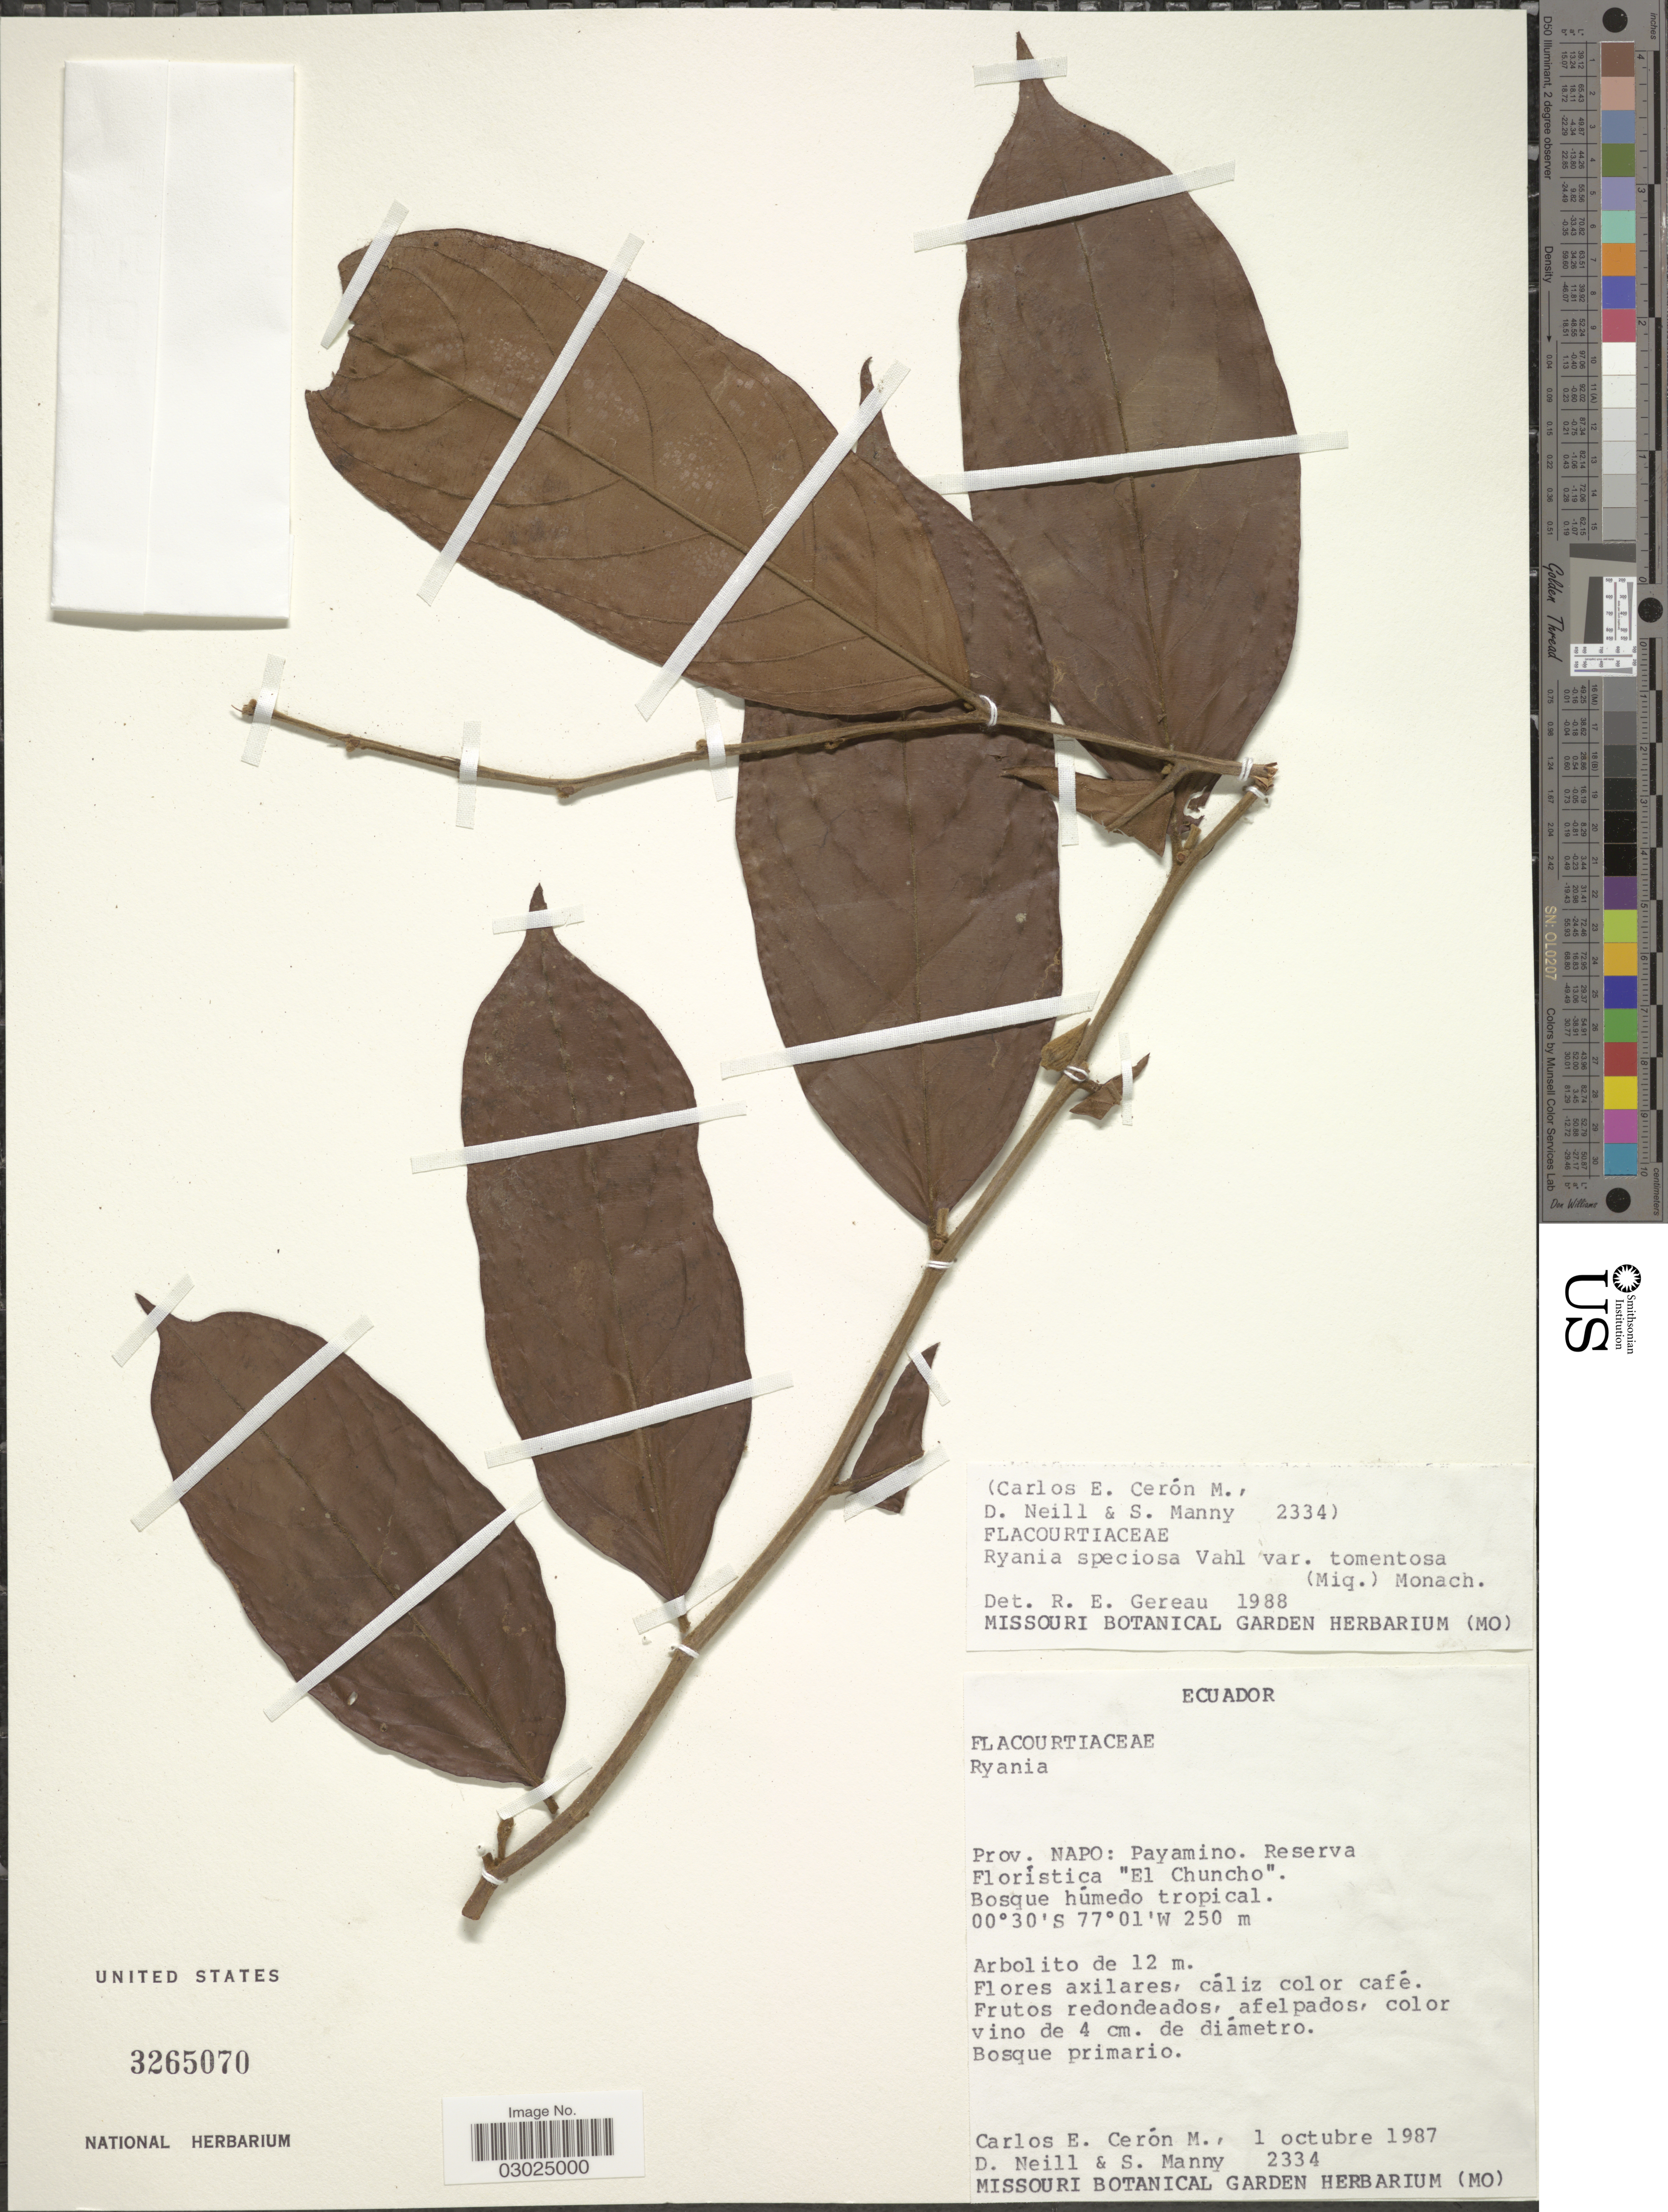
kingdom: Plantae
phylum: Tracheophyta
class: Magnoliopsida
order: Malpighiales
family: Salicaceae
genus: Ryania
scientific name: Ryania speciosa var. tomentosa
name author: (Miq.) Monach.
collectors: C. E. Cerón M., D. Neill & S. Manny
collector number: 2334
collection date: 1987-10-01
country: Ecuador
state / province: Napo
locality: Prov. Napo: Payamino. Reserva Florística "El Chuncho".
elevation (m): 250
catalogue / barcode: US 3265070